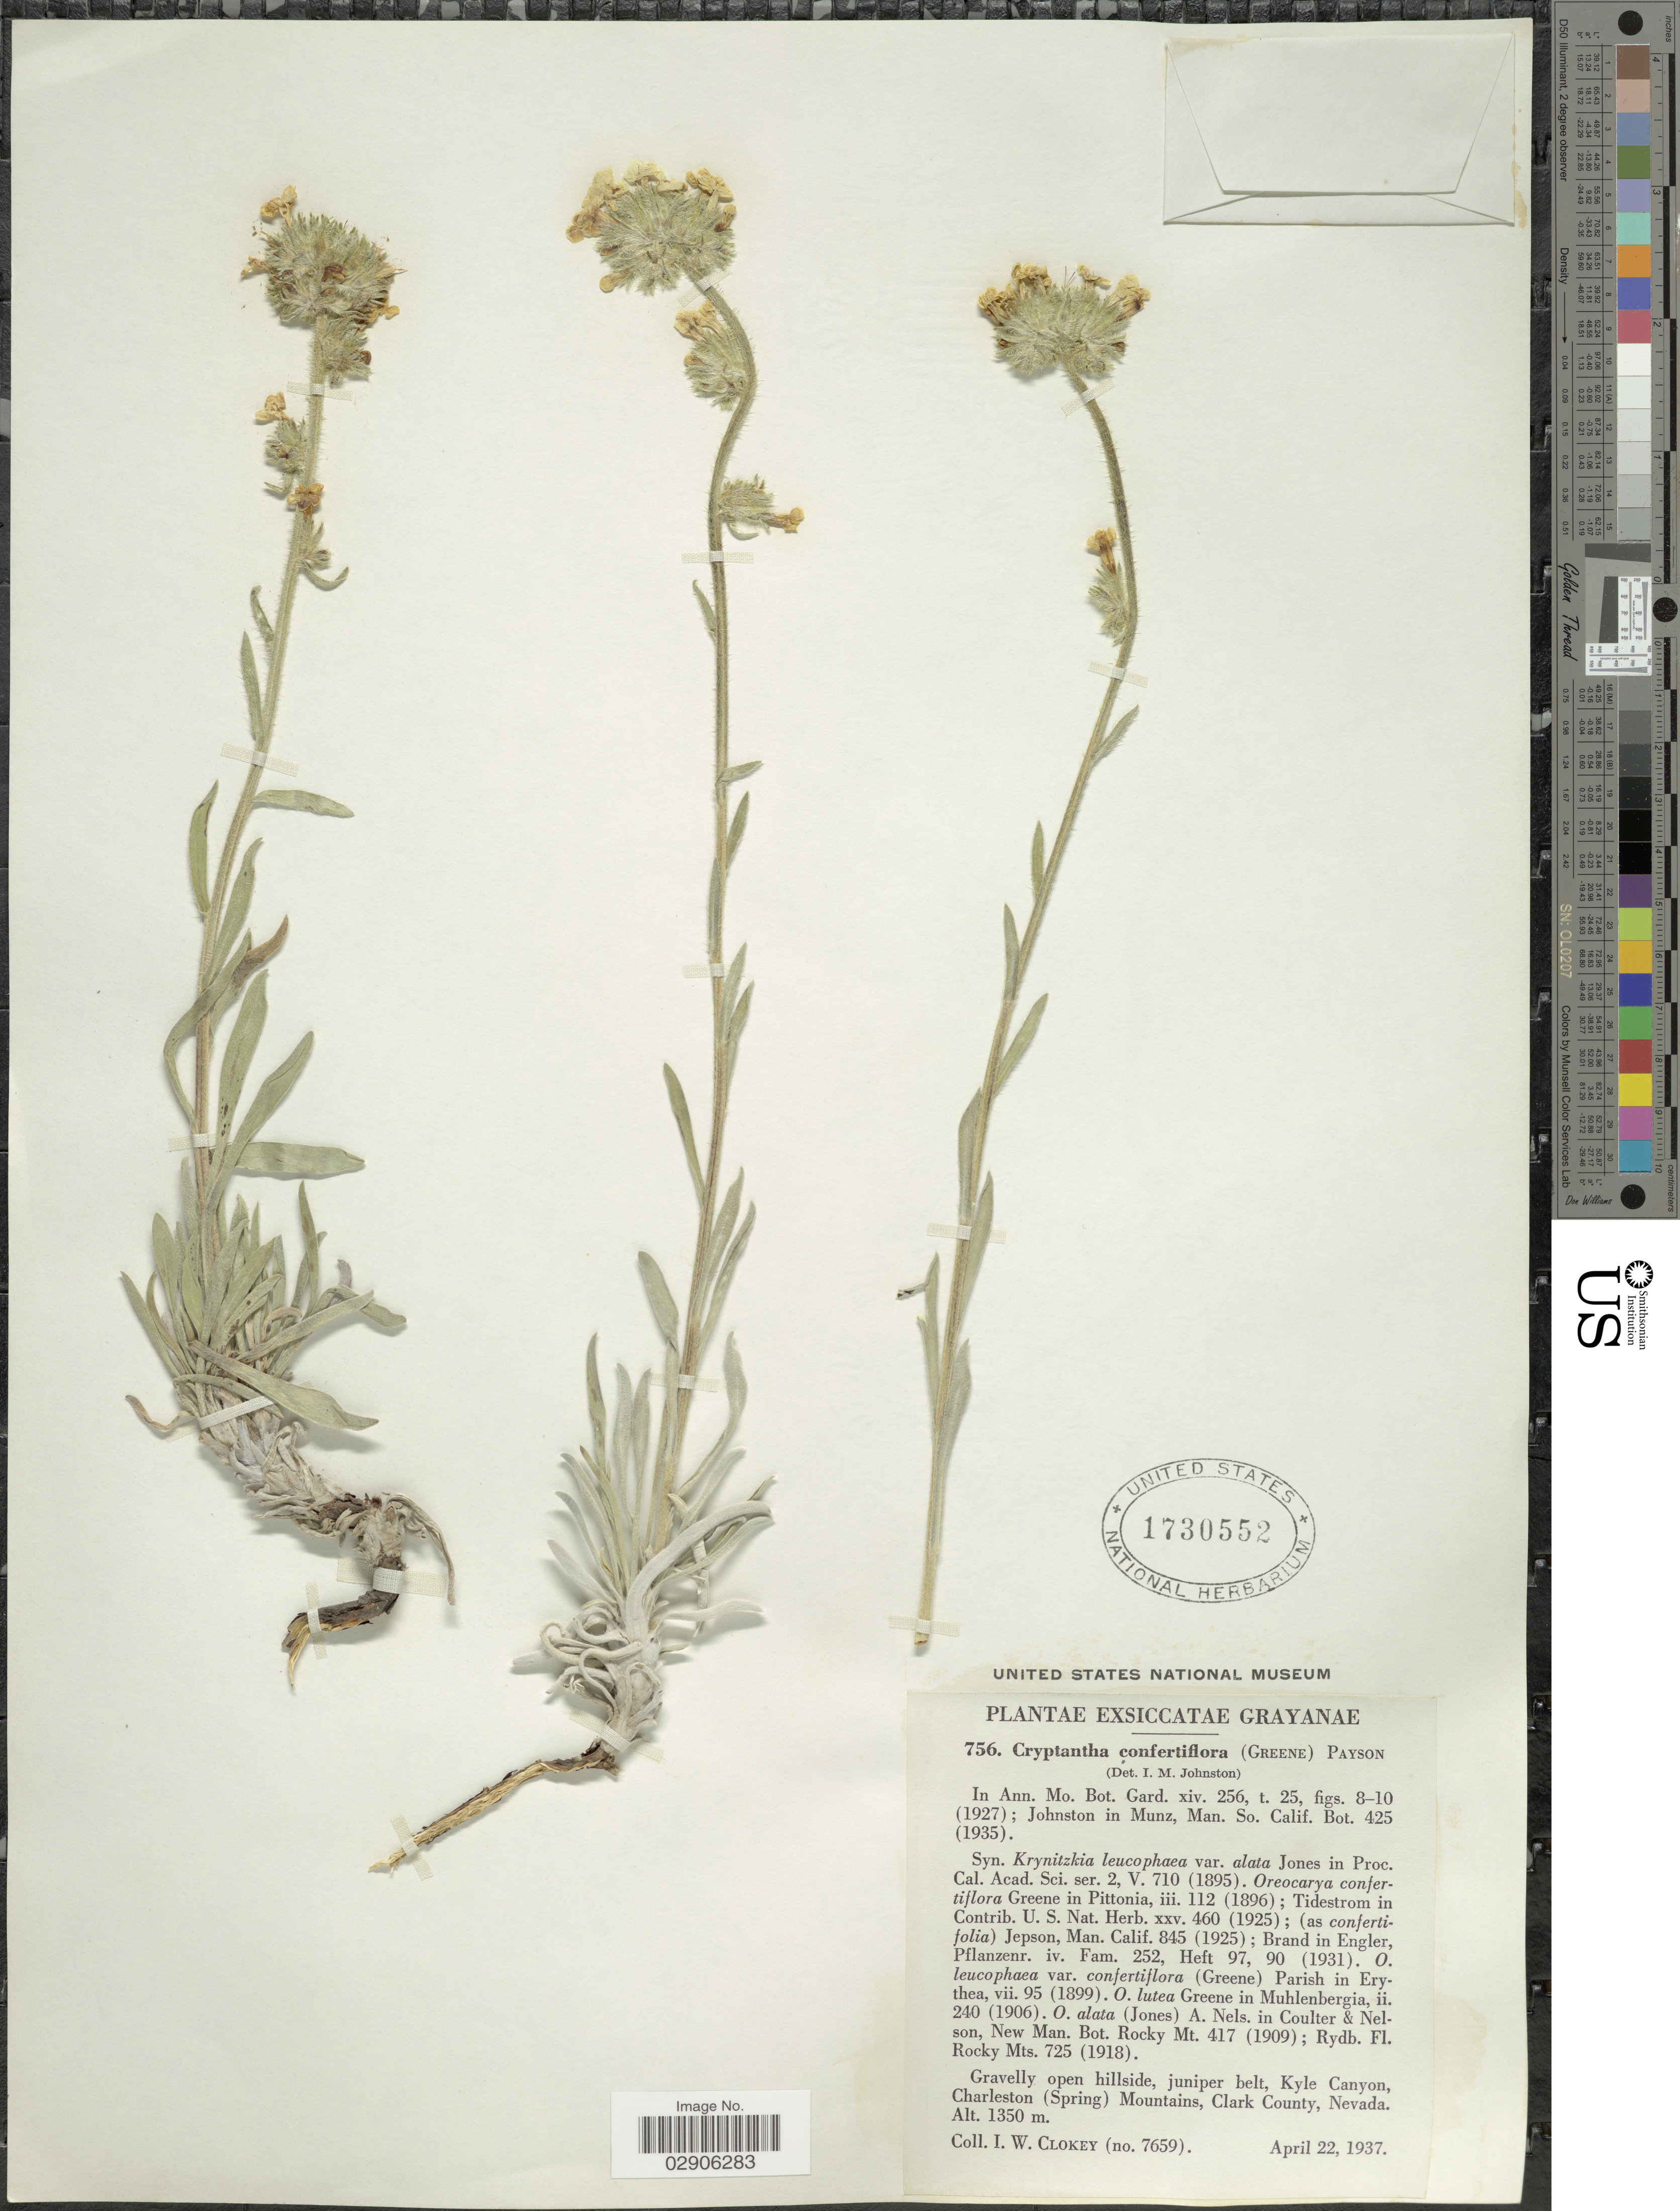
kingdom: Plantae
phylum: Tracheophyta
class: Magnoliopsida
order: Boraginales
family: Boraginaceae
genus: Oreocarya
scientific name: Oreocarya confertiflora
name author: Greene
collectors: I. W. Clokey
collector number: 7659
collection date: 1937-04-22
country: United States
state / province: Nevada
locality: Gravelly open hillside, juniper belt, Kyle Canyon, Charleston (Spring) Mountains, Clark County, Nevada.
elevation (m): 1350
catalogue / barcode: US 1730552